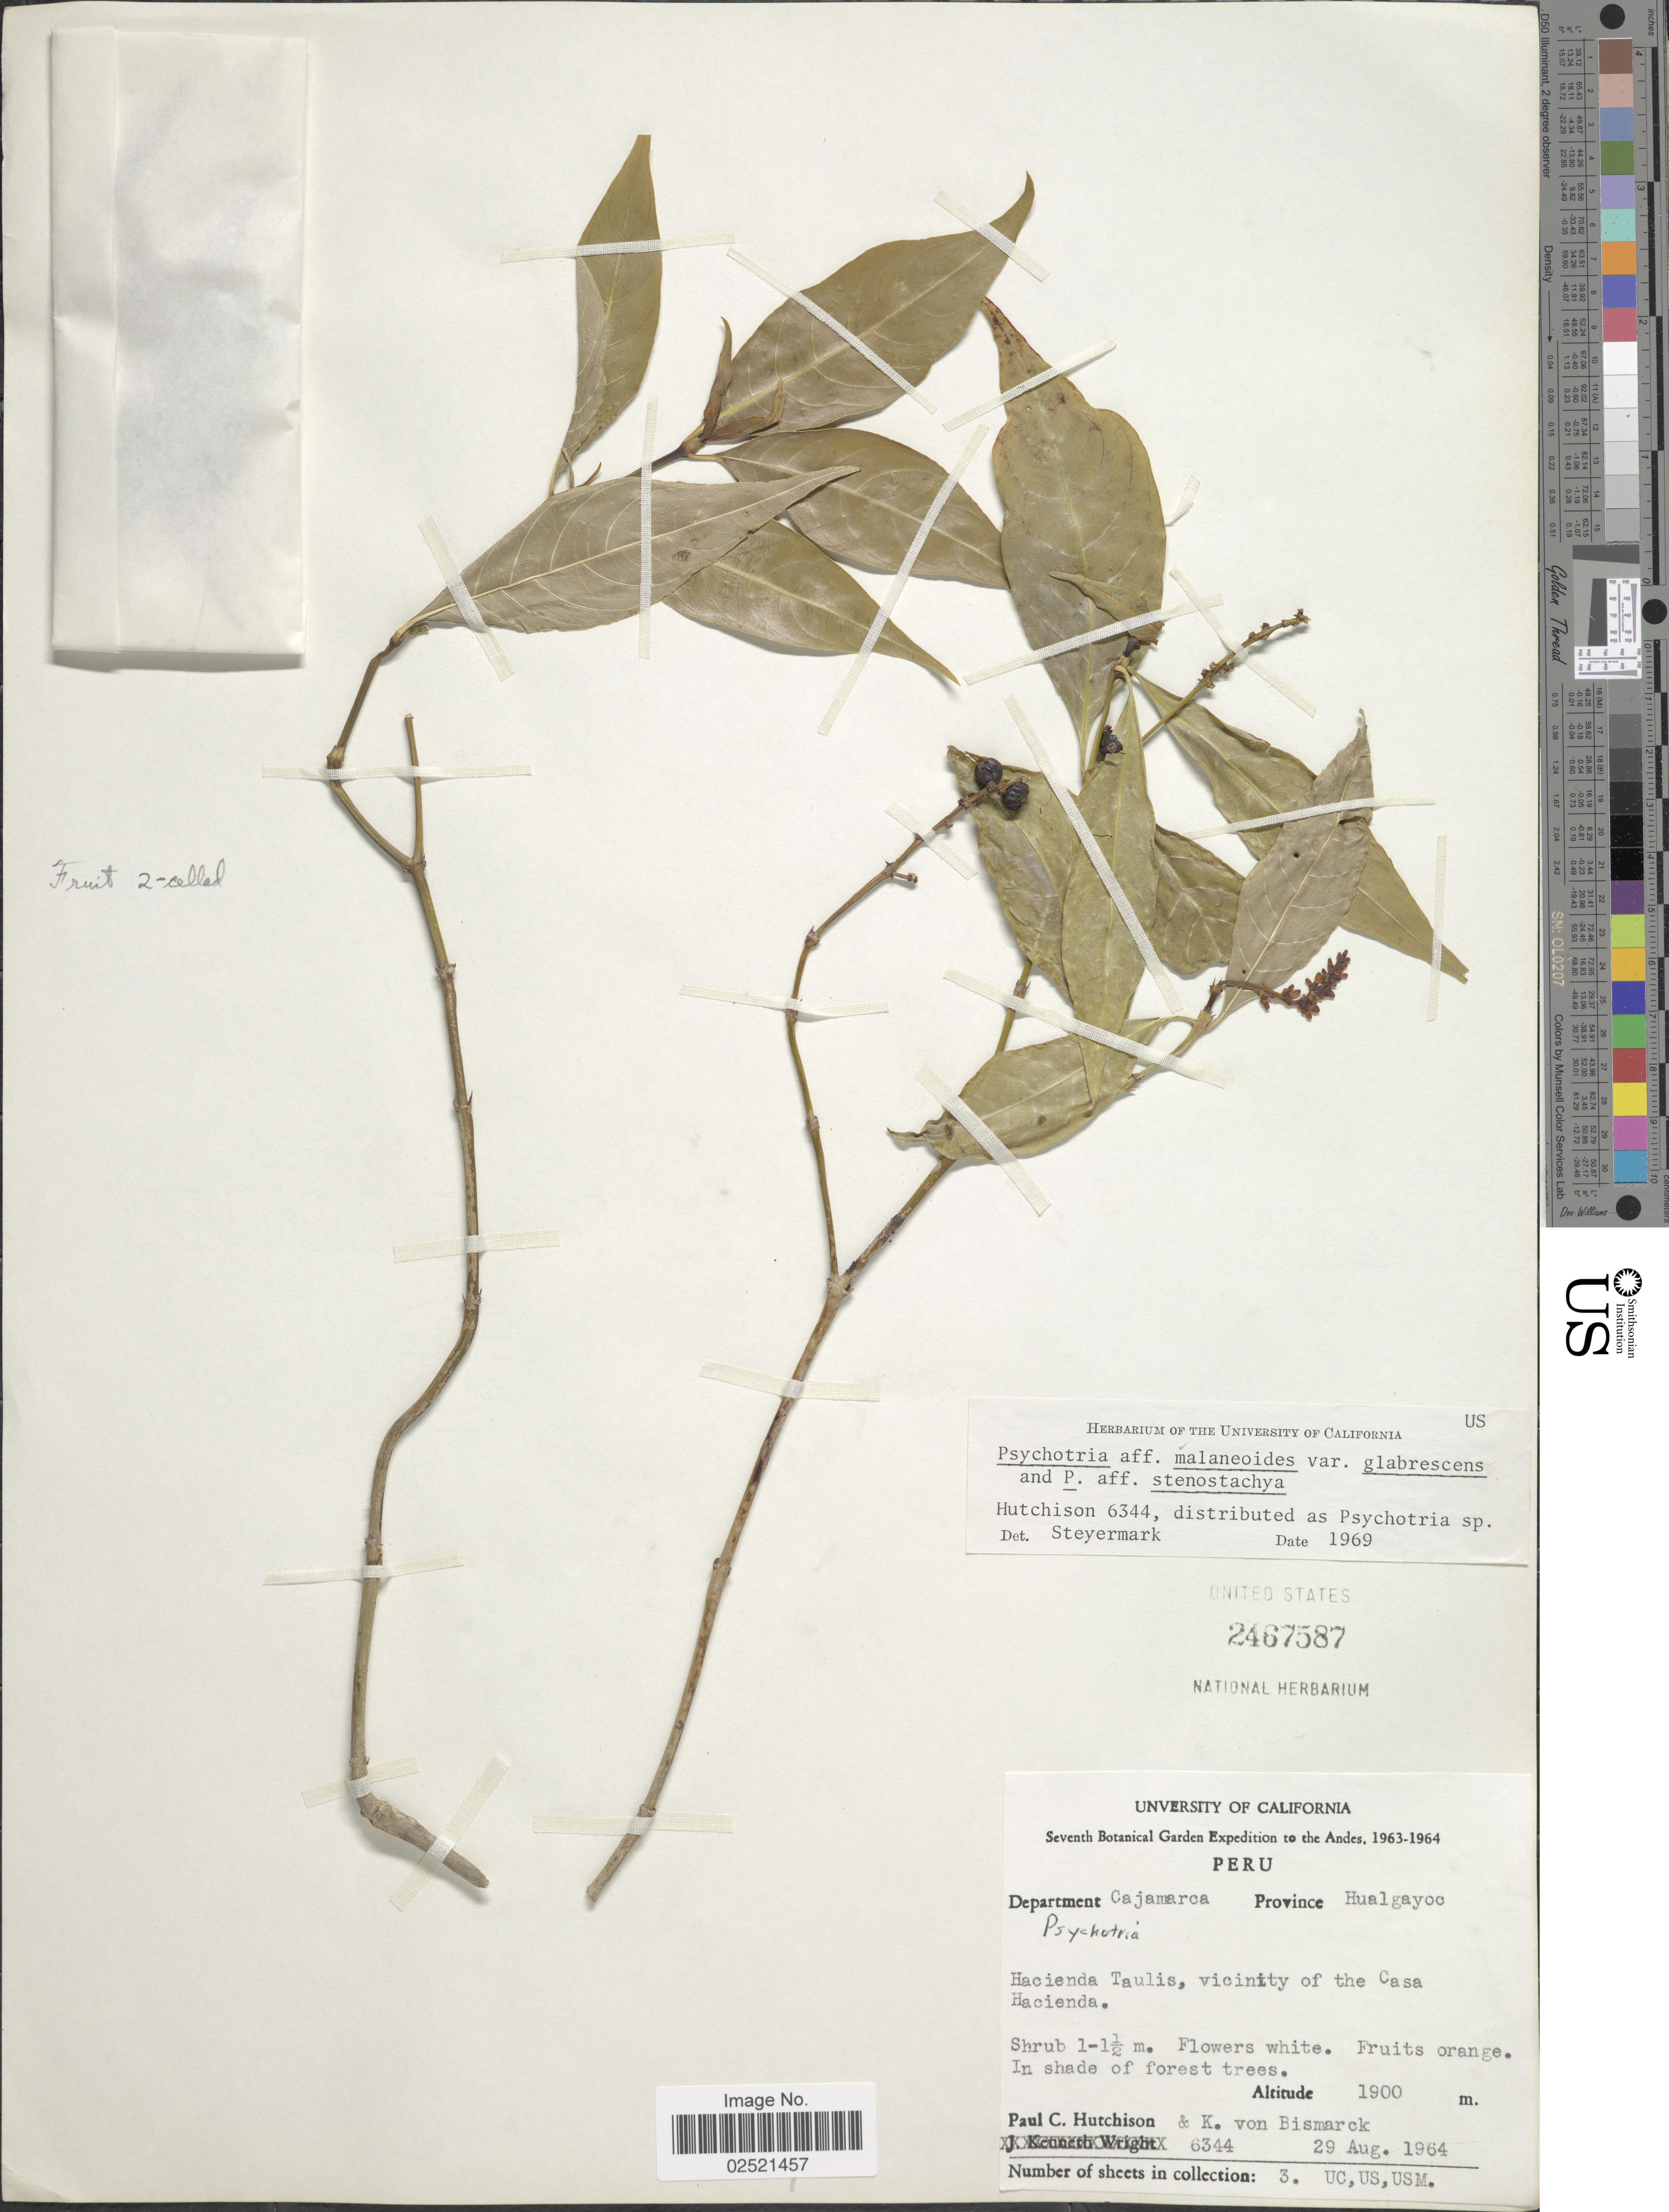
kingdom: Plantae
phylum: Tracheophyta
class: Magnoliopsida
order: Gentianales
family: Rubiaceae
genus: Psychotria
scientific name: Psychotria malaneoides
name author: Müll. Arg.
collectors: P. C. Hutchison & K. von Bismarck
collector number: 6344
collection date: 1964-08-29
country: Peru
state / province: Cajamarca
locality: Province Hualgayoc, Hacienda Taulis, vicinity of the Casa Hacienda.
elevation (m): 1900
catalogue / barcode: US 2467587